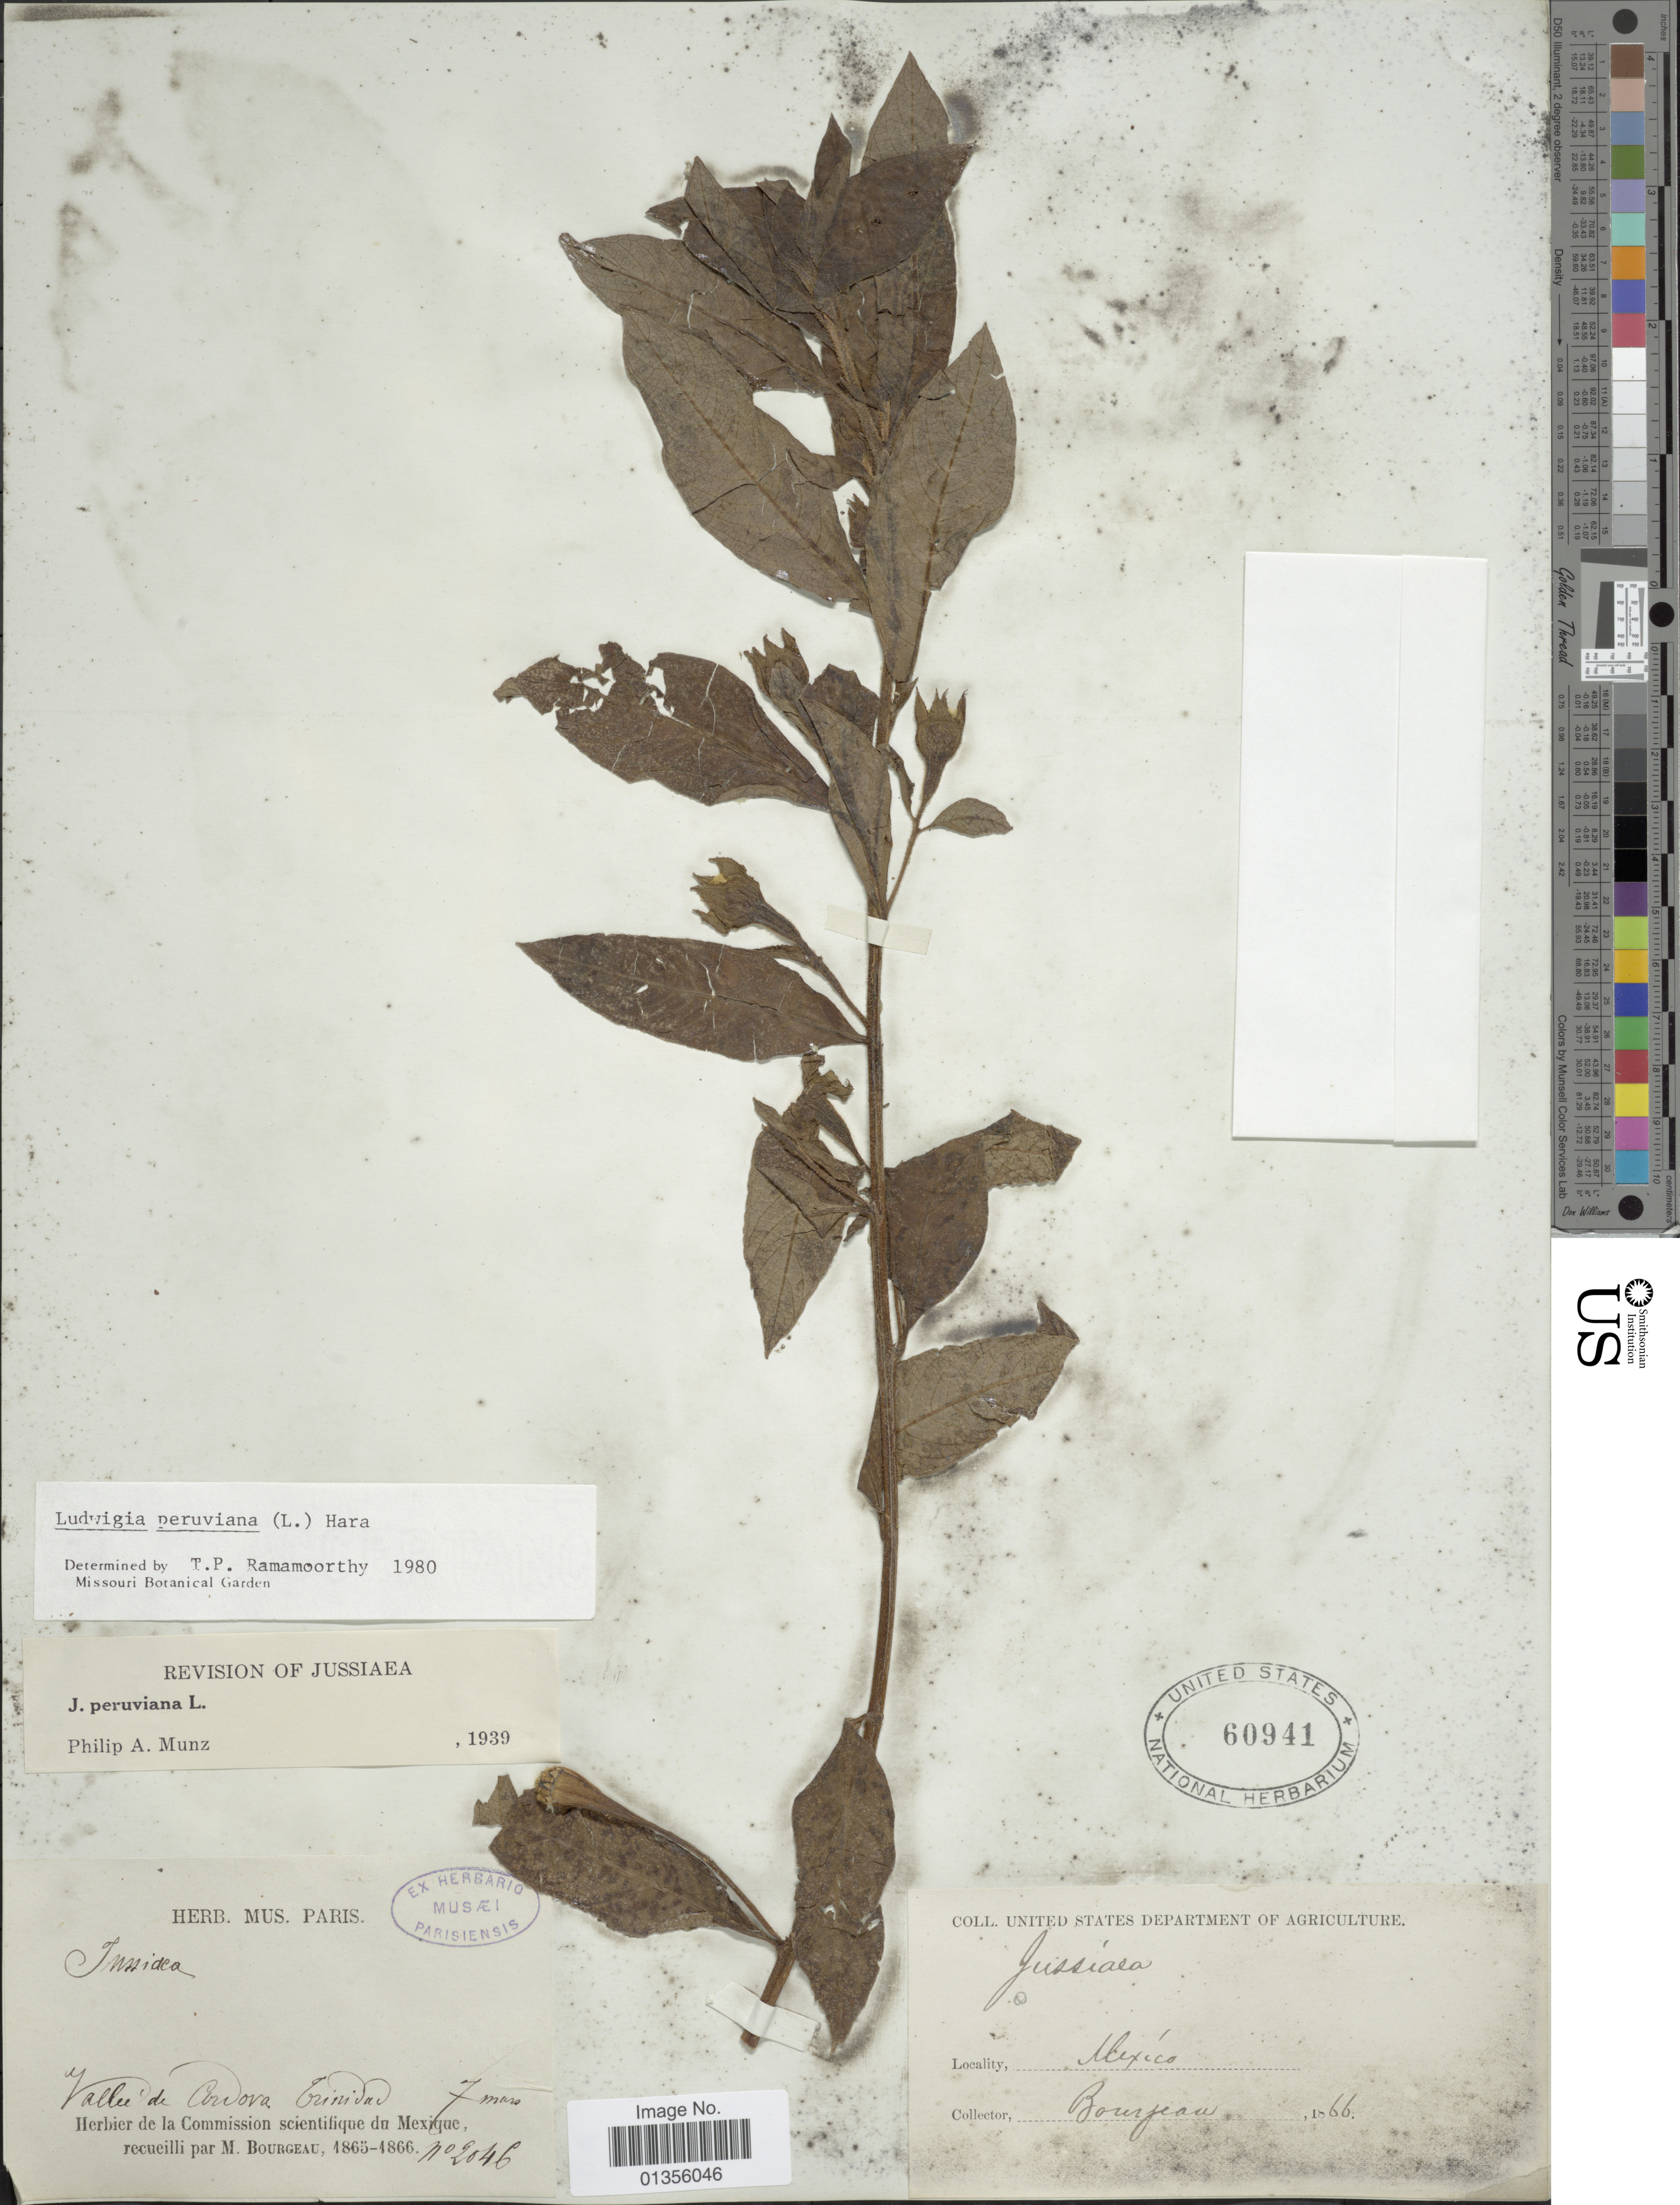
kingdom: Plantae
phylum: Tracheophyta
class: Magnoliopsida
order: Myrtales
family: Onagraceae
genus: Ludwigia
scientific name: Ludwigia peruviana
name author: (L.) H. Hara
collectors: M. Bourgeau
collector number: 2046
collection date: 1865-03-07/1866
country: Mexico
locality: Vallée de Cordova, Trinidad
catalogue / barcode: US 60941